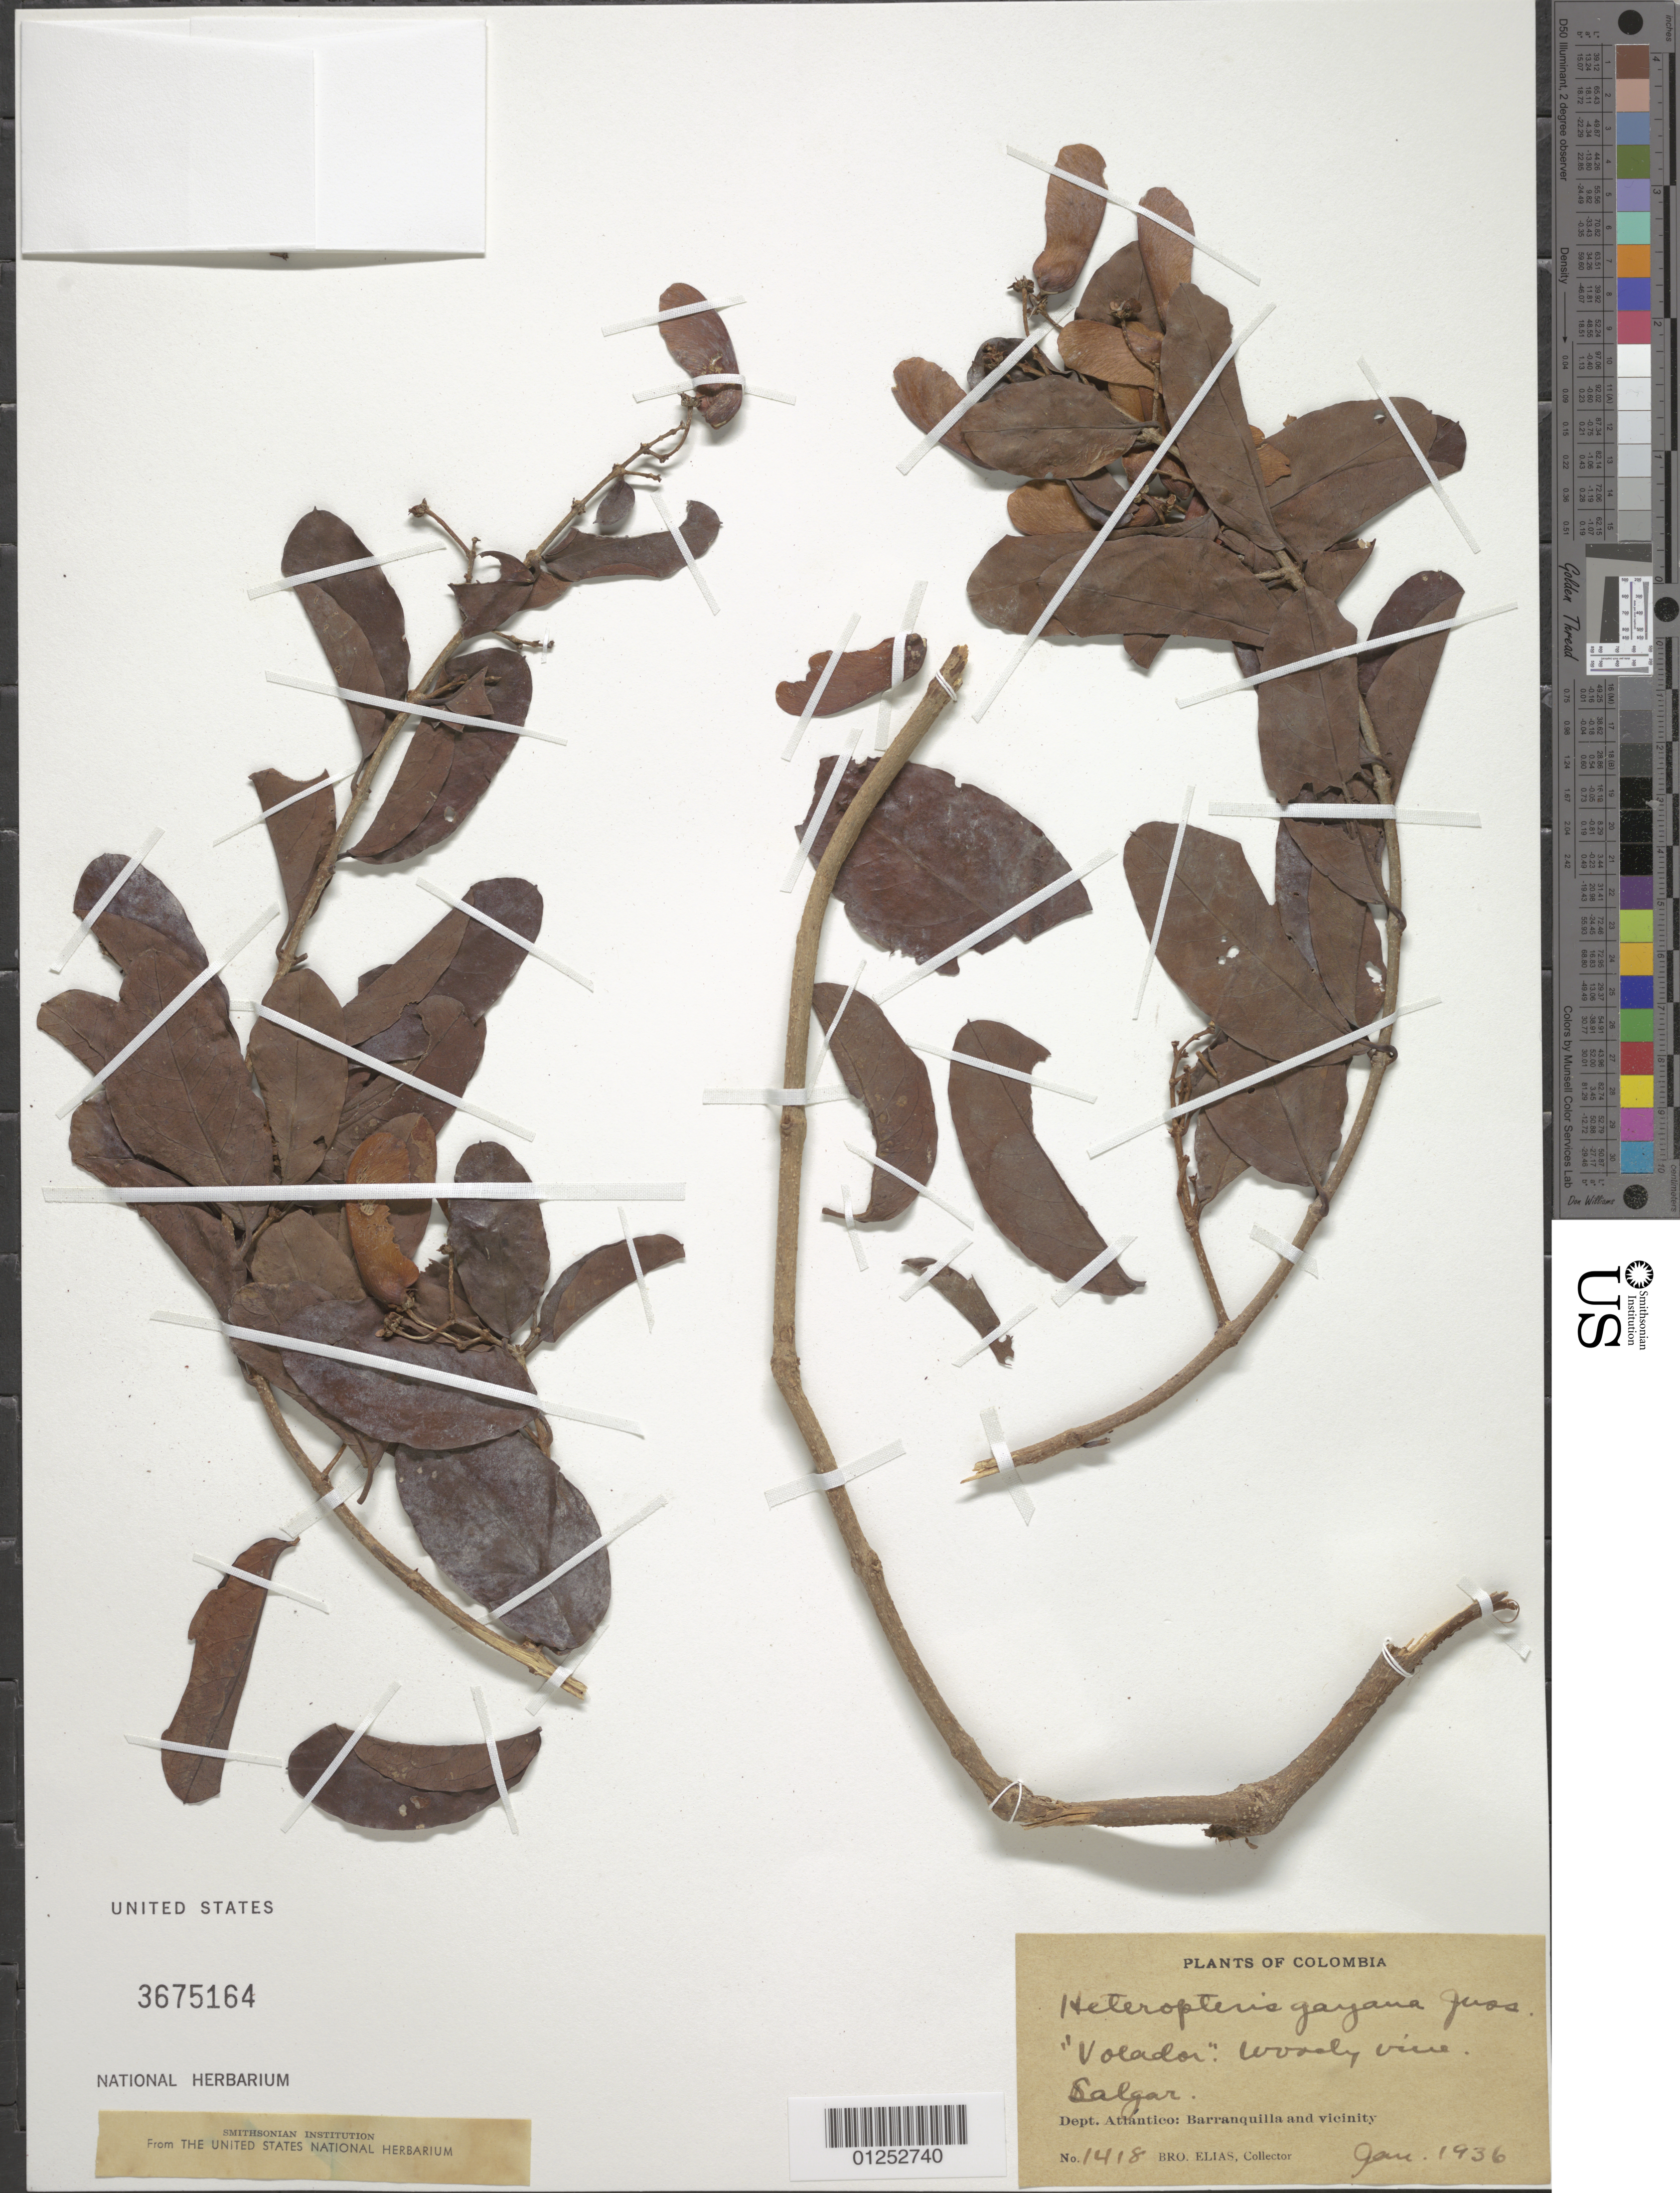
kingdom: Plantae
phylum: Tracheophyta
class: Magnoliopsida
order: Malpighiales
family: Malpighiaceae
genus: Heteropterys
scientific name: Heteropterys gayana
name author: Juss.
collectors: Bro. Elias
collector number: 1418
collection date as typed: Jan 1936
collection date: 1936-01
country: Colombia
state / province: Atlántico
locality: Barranquilla and vicinity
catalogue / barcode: US 3675164